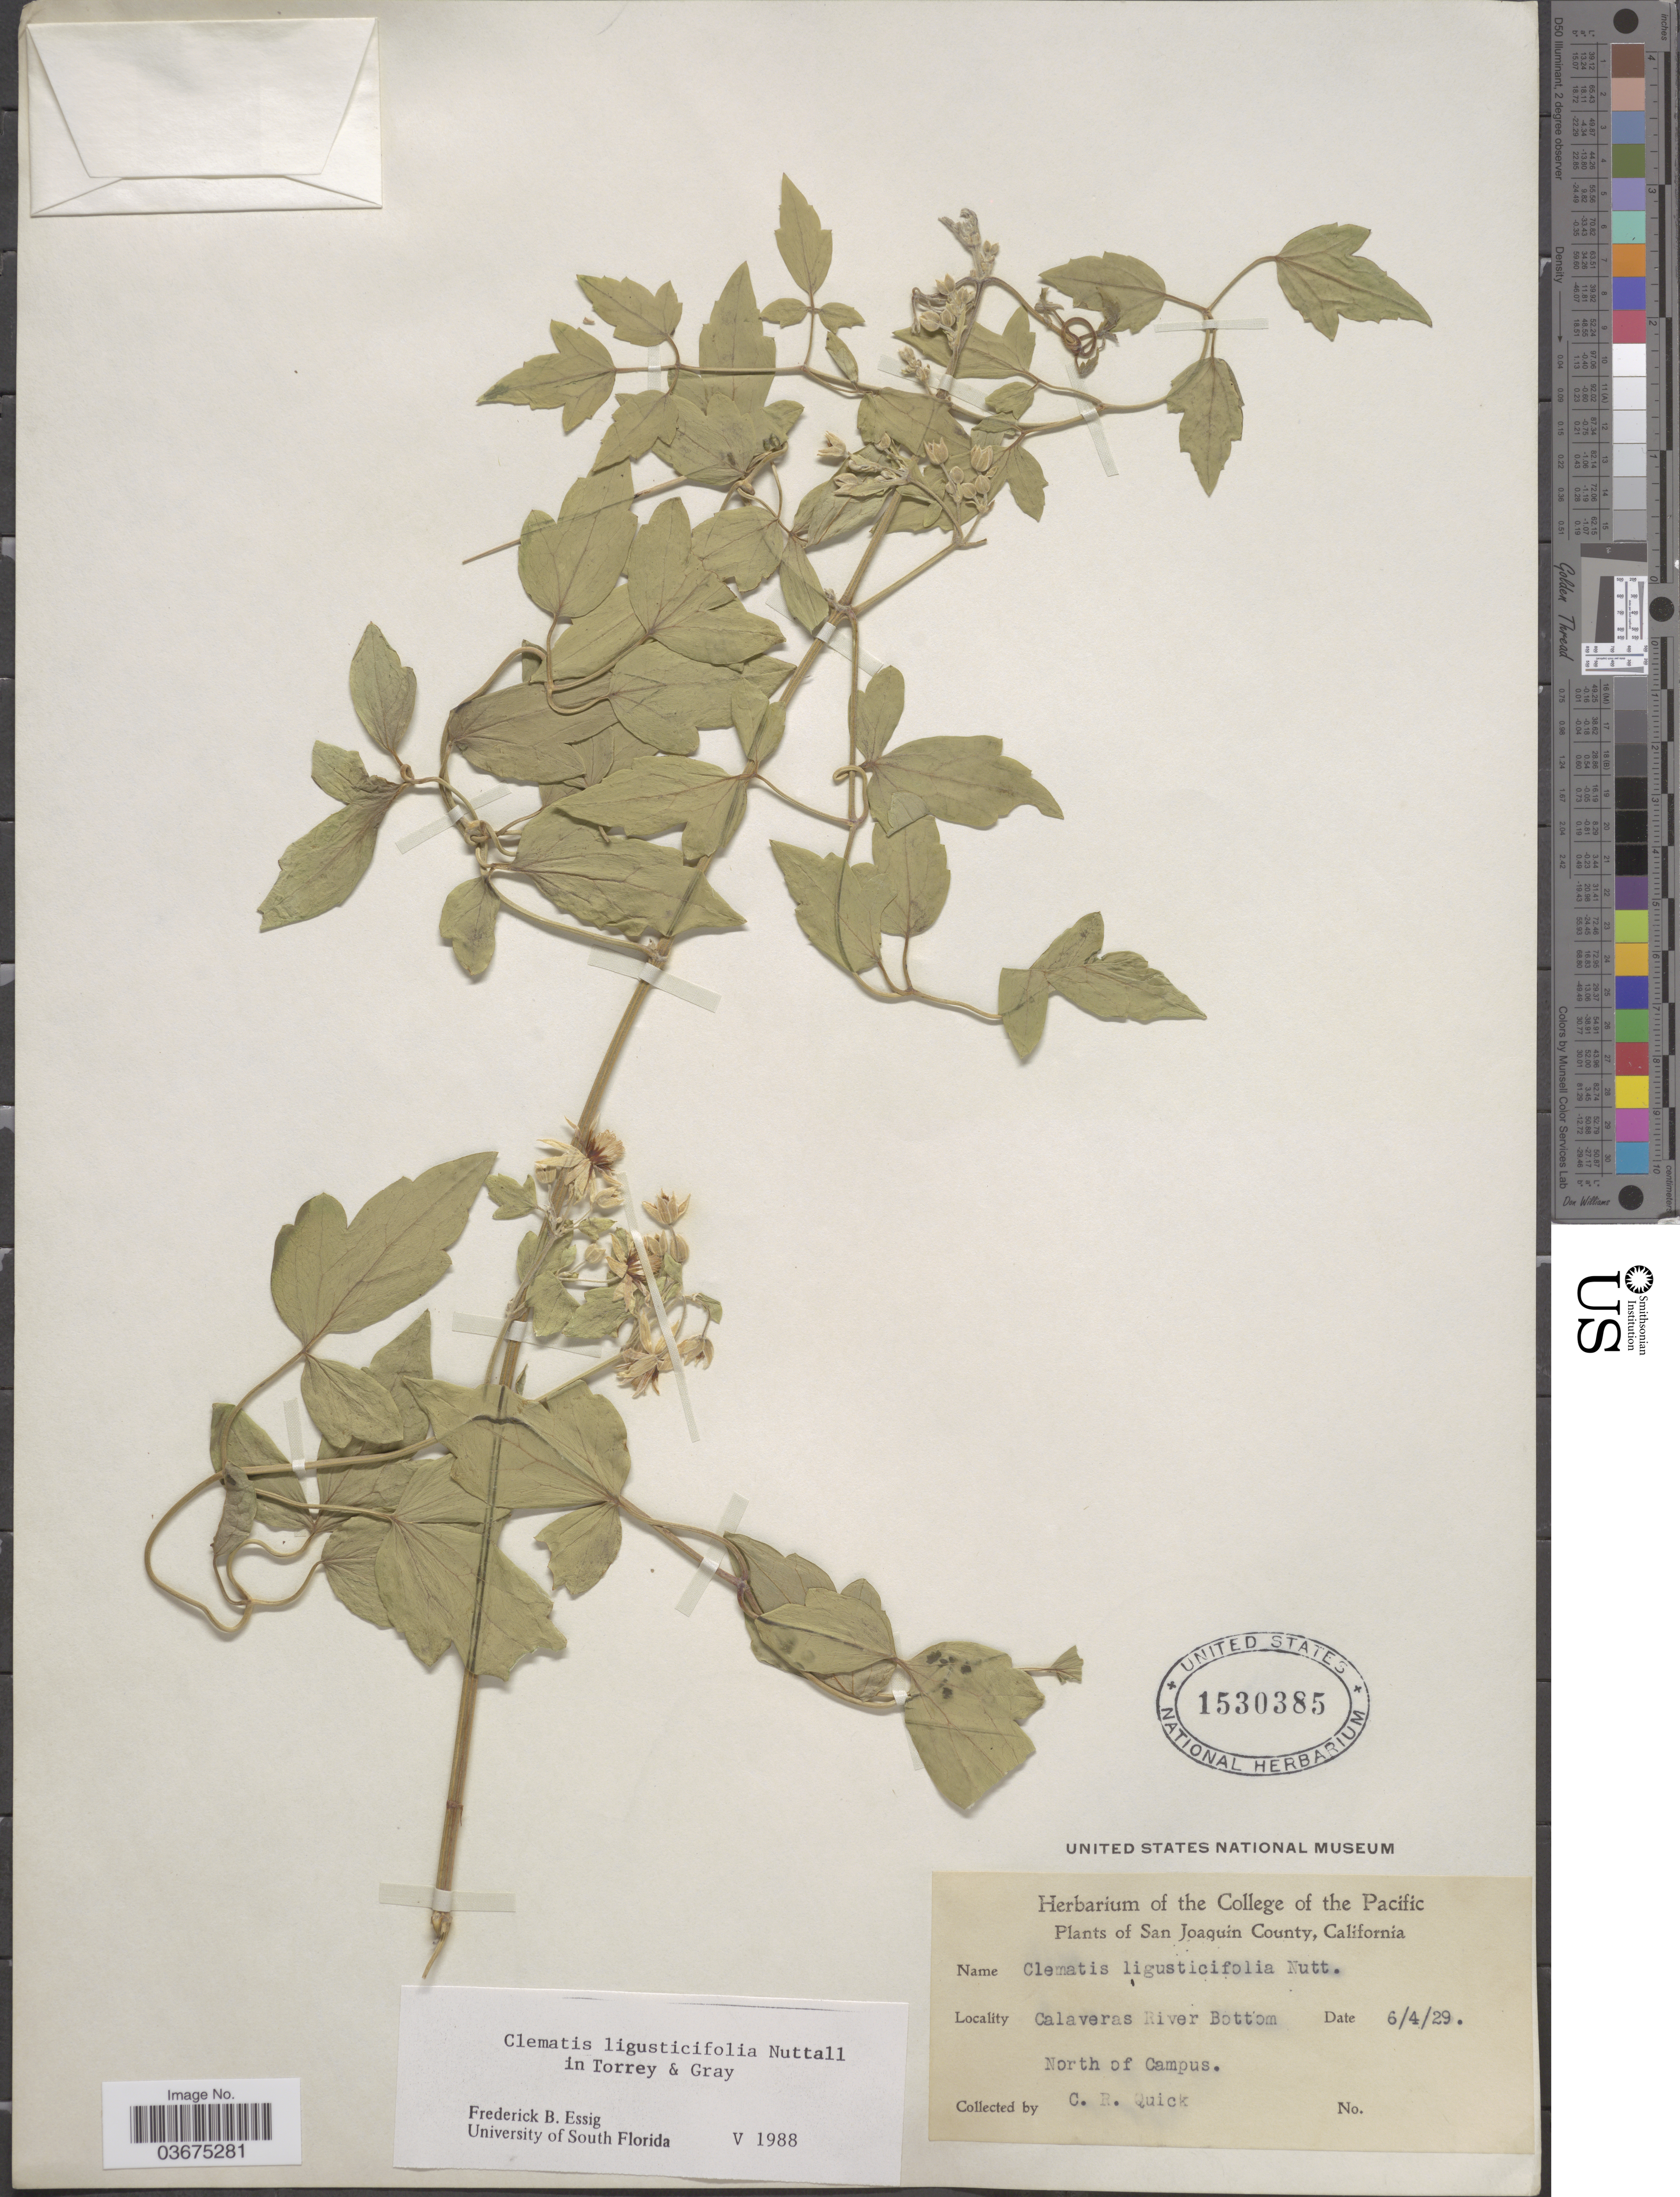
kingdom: Plantae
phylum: Tracheophyta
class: Magnoliopsida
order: Ranunculales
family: Ranunculaceae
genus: Clematis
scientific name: Clematis ligusticifolia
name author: Nutt.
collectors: C. Quick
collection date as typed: Transcribed d/m/y: 4/6/29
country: United States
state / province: California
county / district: San Joaquin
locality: San Joaquin County. Calaveras River Bottom. North of Campus.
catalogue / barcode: US 1530385